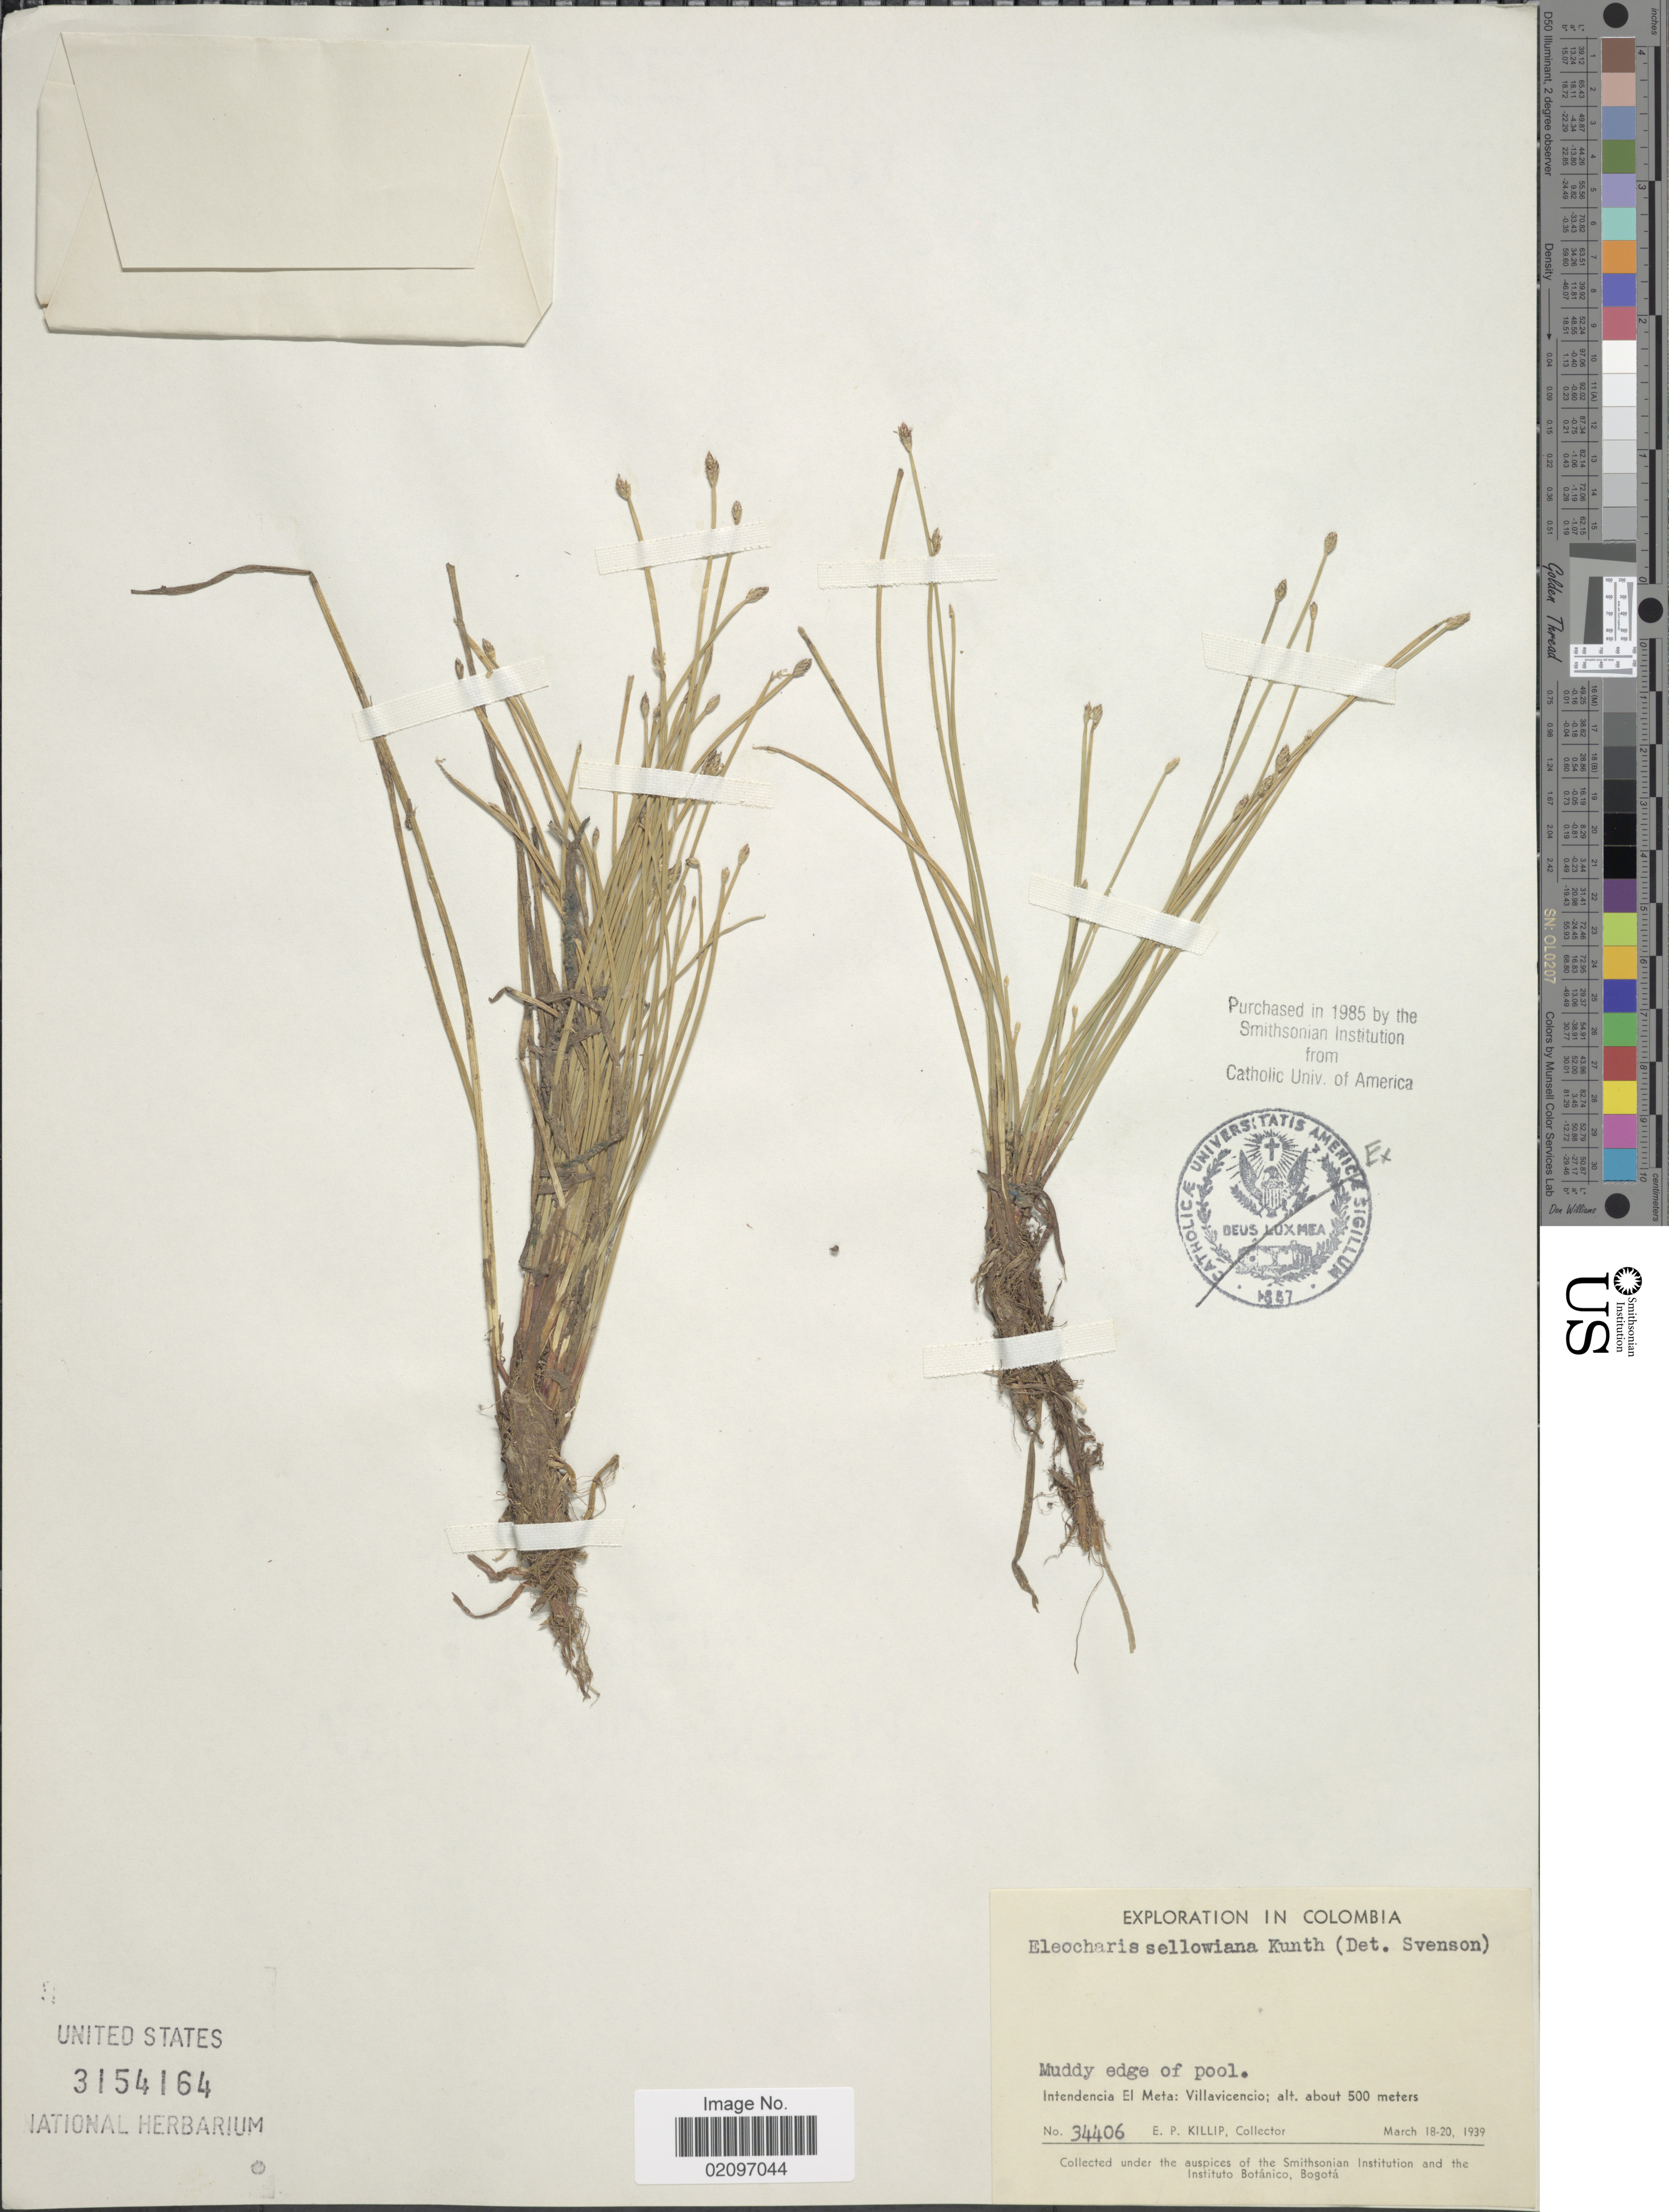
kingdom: Plantae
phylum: Tracheophyta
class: Liliopsida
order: Poales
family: Cyperaceae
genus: Eleocharis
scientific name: Eleocharis sellowiana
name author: Kunth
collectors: E. P. Killip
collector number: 34406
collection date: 1939-03-18/1939-03-20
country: Colombia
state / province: Meta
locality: Muddy edge of pool. Intendencia El Meta: Villavicencio.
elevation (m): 500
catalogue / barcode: US 3154164